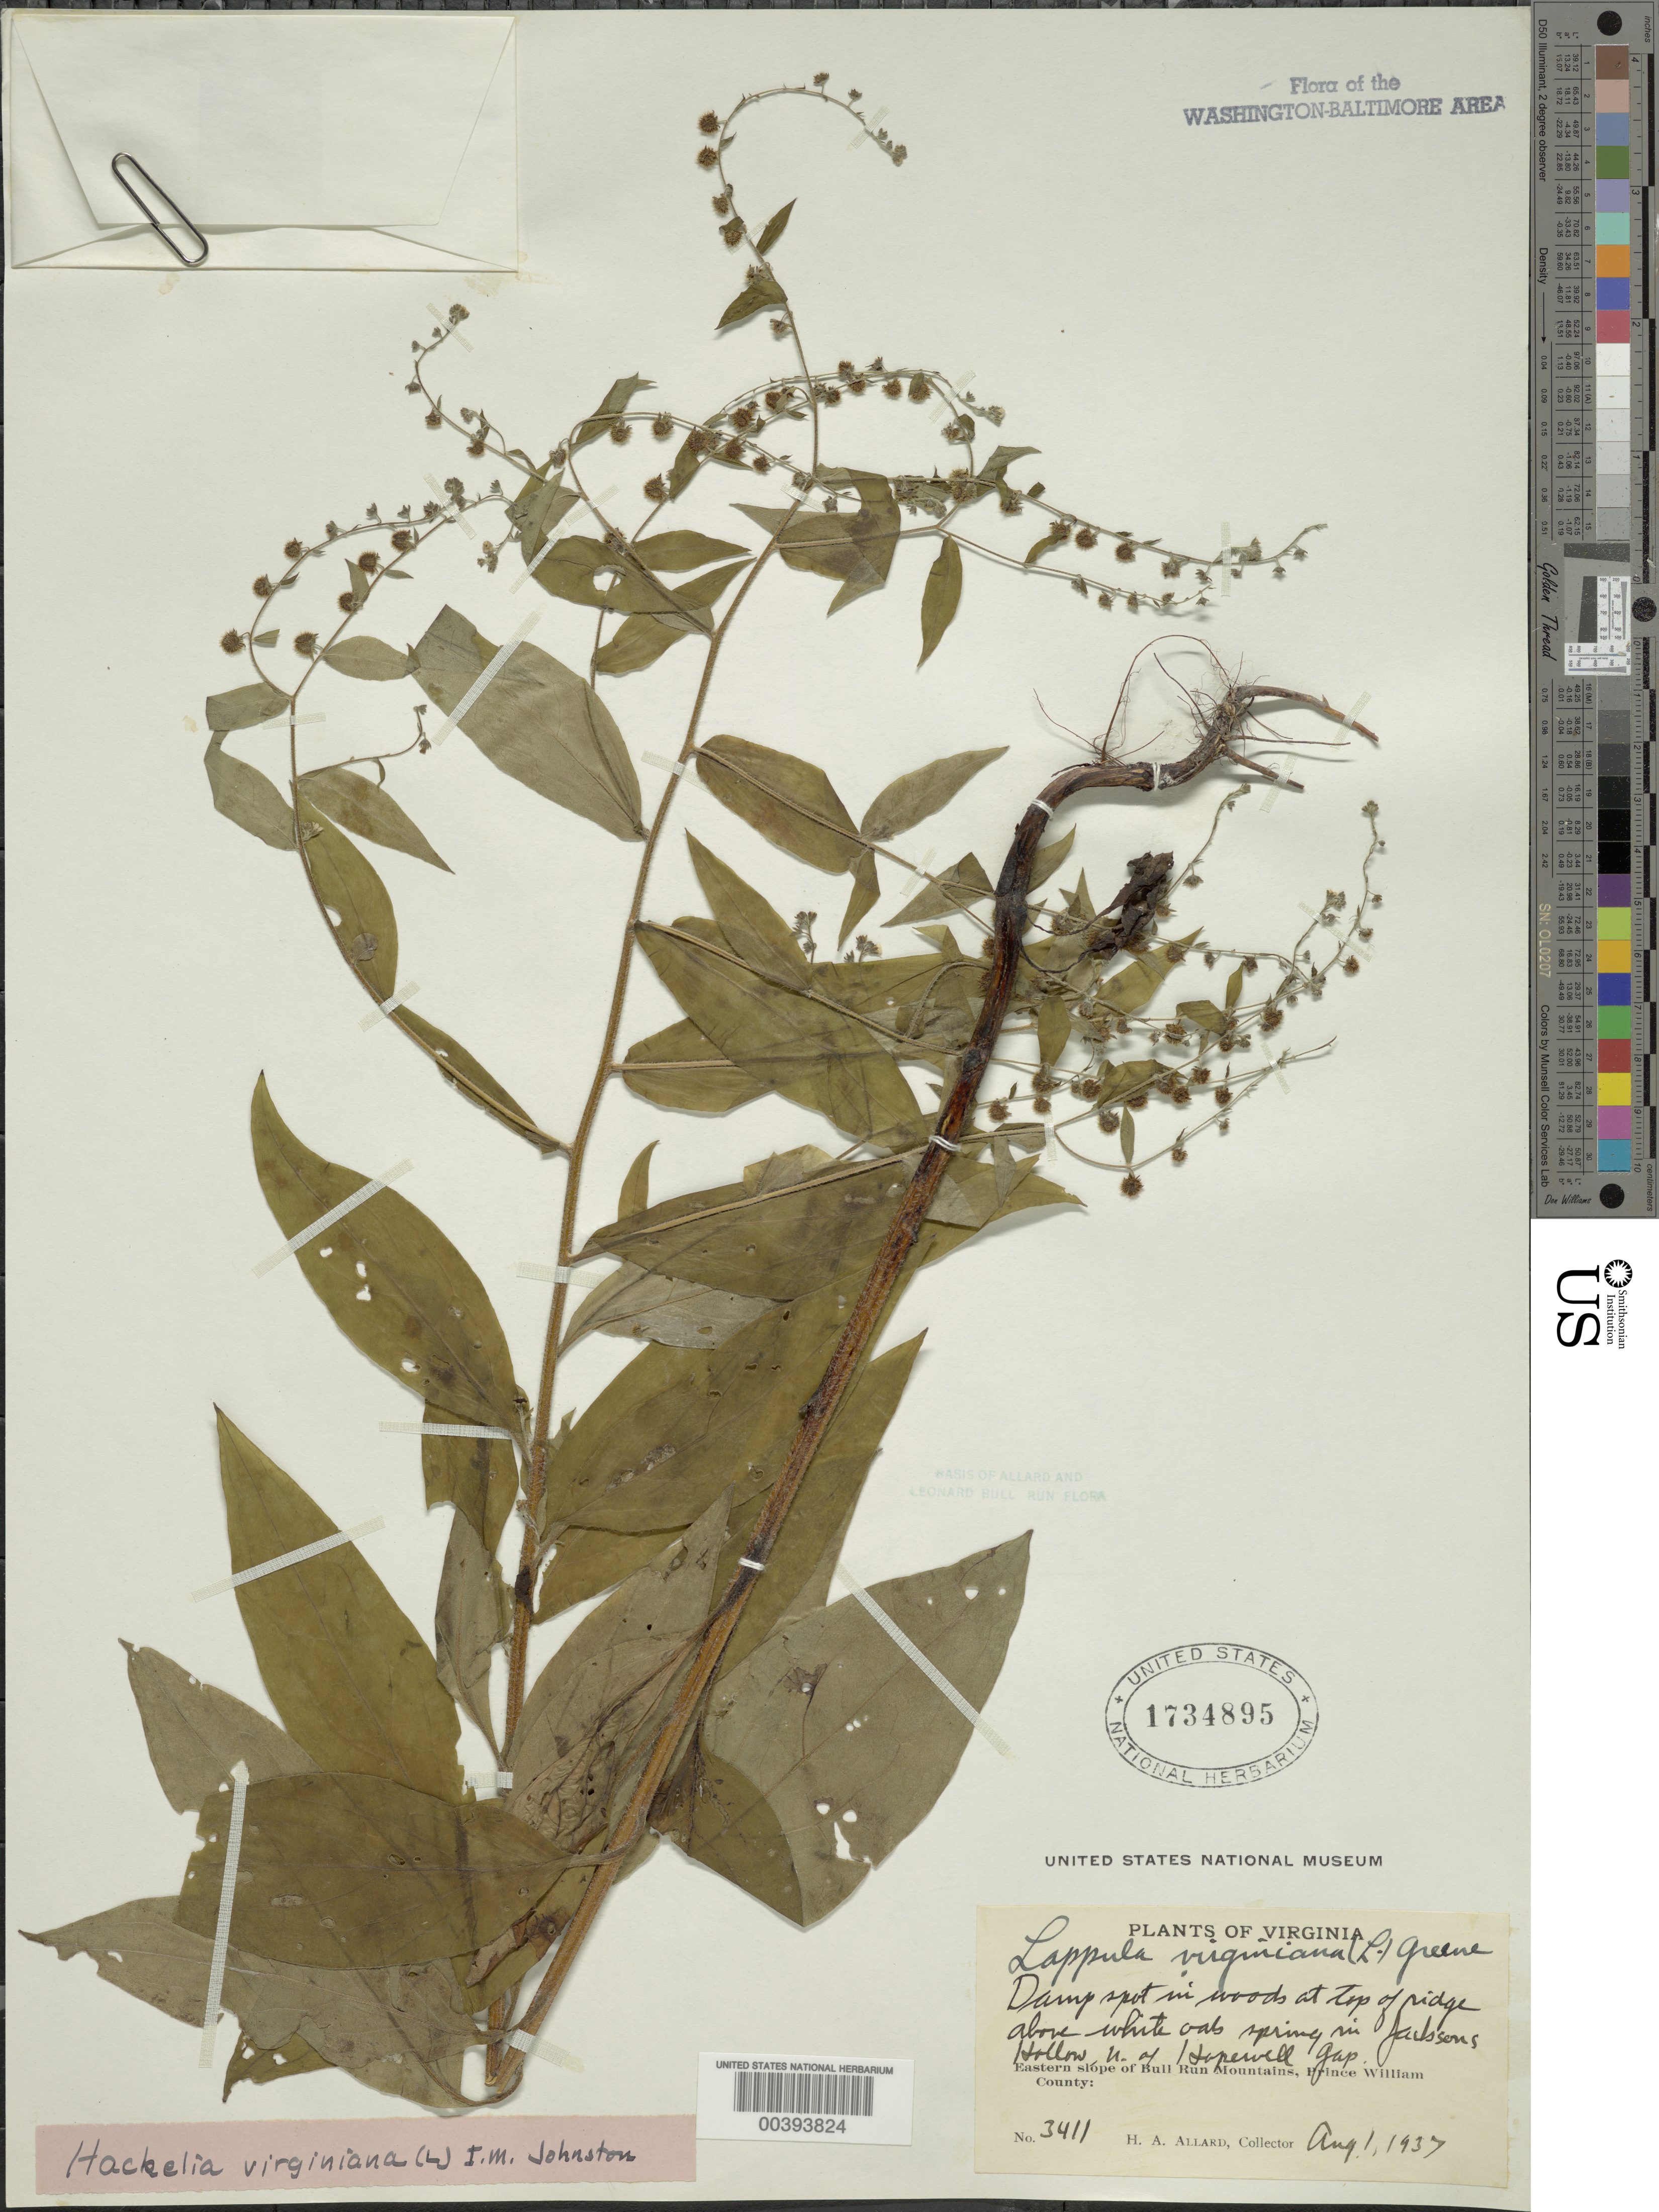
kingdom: Plantae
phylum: Tracheophyta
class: Magnoliopsida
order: Boraginales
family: Boraginaceae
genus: Hackelia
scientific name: Hackelia virginiana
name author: (L.) I.M. Johnst.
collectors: H. A. Allard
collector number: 3411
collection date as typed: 01 Aug 1937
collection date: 1937-08-01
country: United States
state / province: Virginia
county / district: Prince William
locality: North of Hopewell Gap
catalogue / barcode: US 1734895